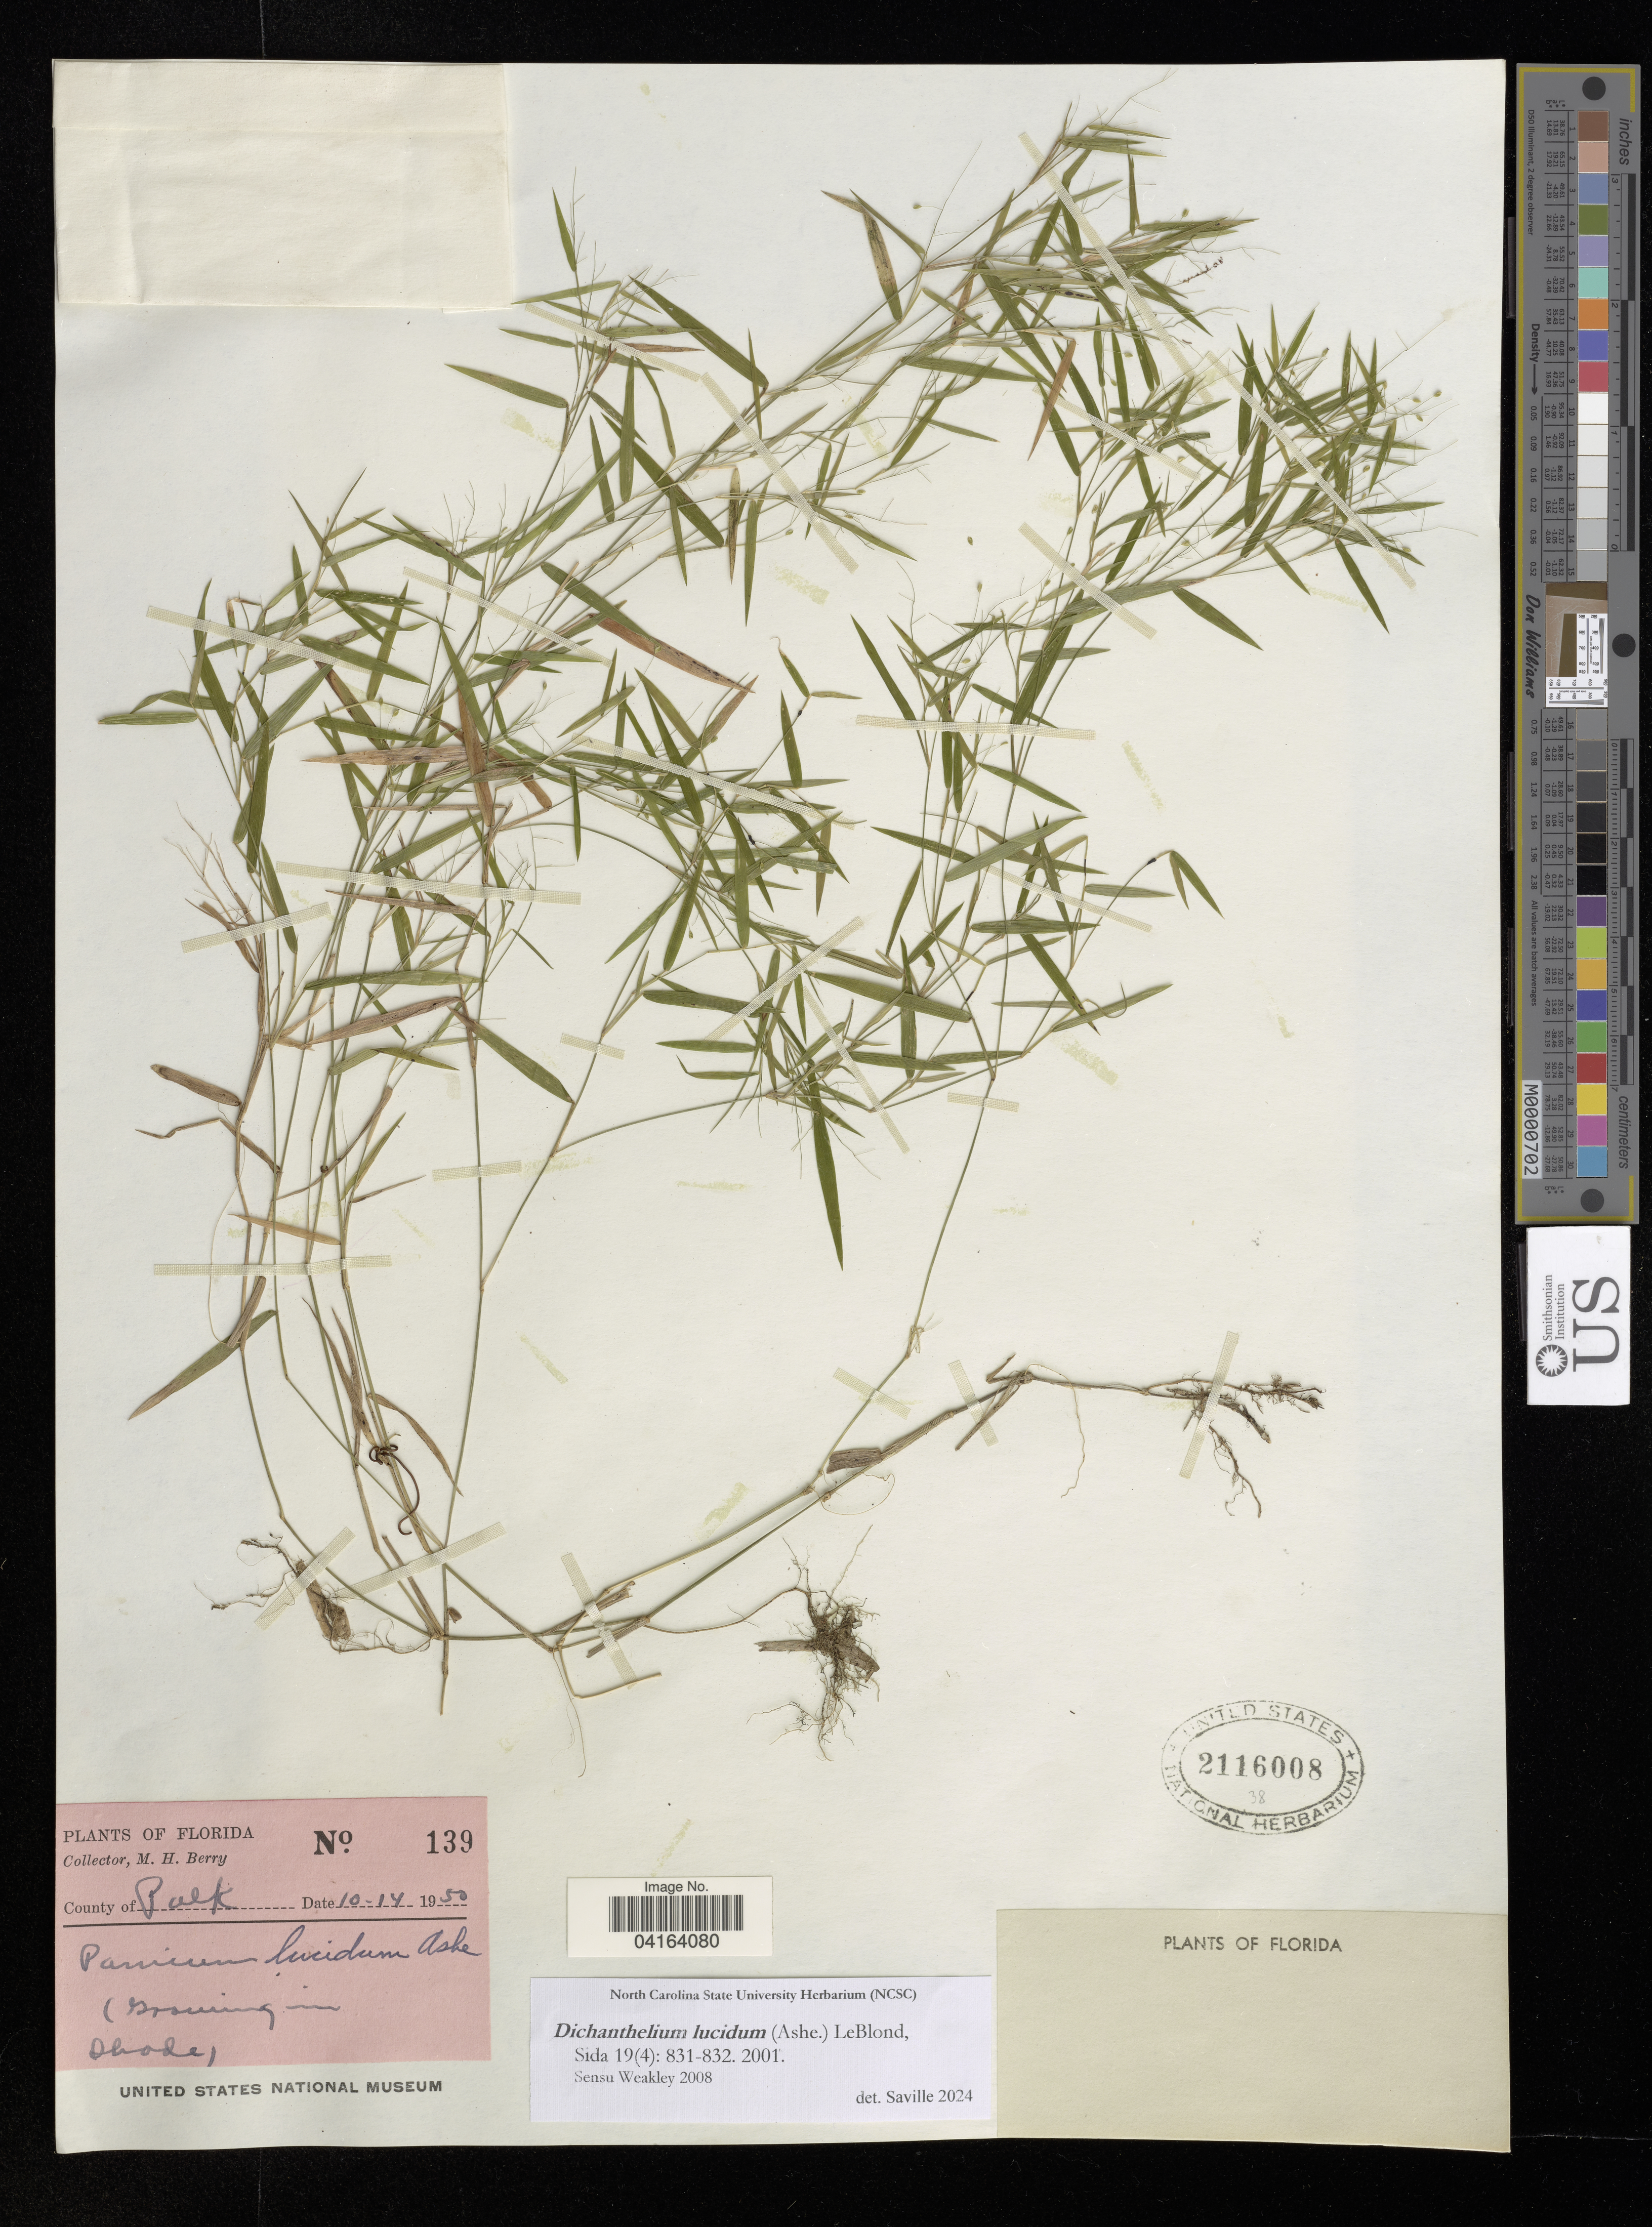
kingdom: Plantae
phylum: Tracheophyta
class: Liliopsida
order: Poales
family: Poaceae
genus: Dichanthelium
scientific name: Dichanthelium lucidum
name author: (Ashe) LeBlond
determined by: Saville, A. C., (NCSC), North Carolina State University (UNITED STATES)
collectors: M. Berry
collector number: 139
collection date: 1950-10-14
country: United States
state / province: Florida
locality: County of Palk.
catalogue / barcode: US 2116008